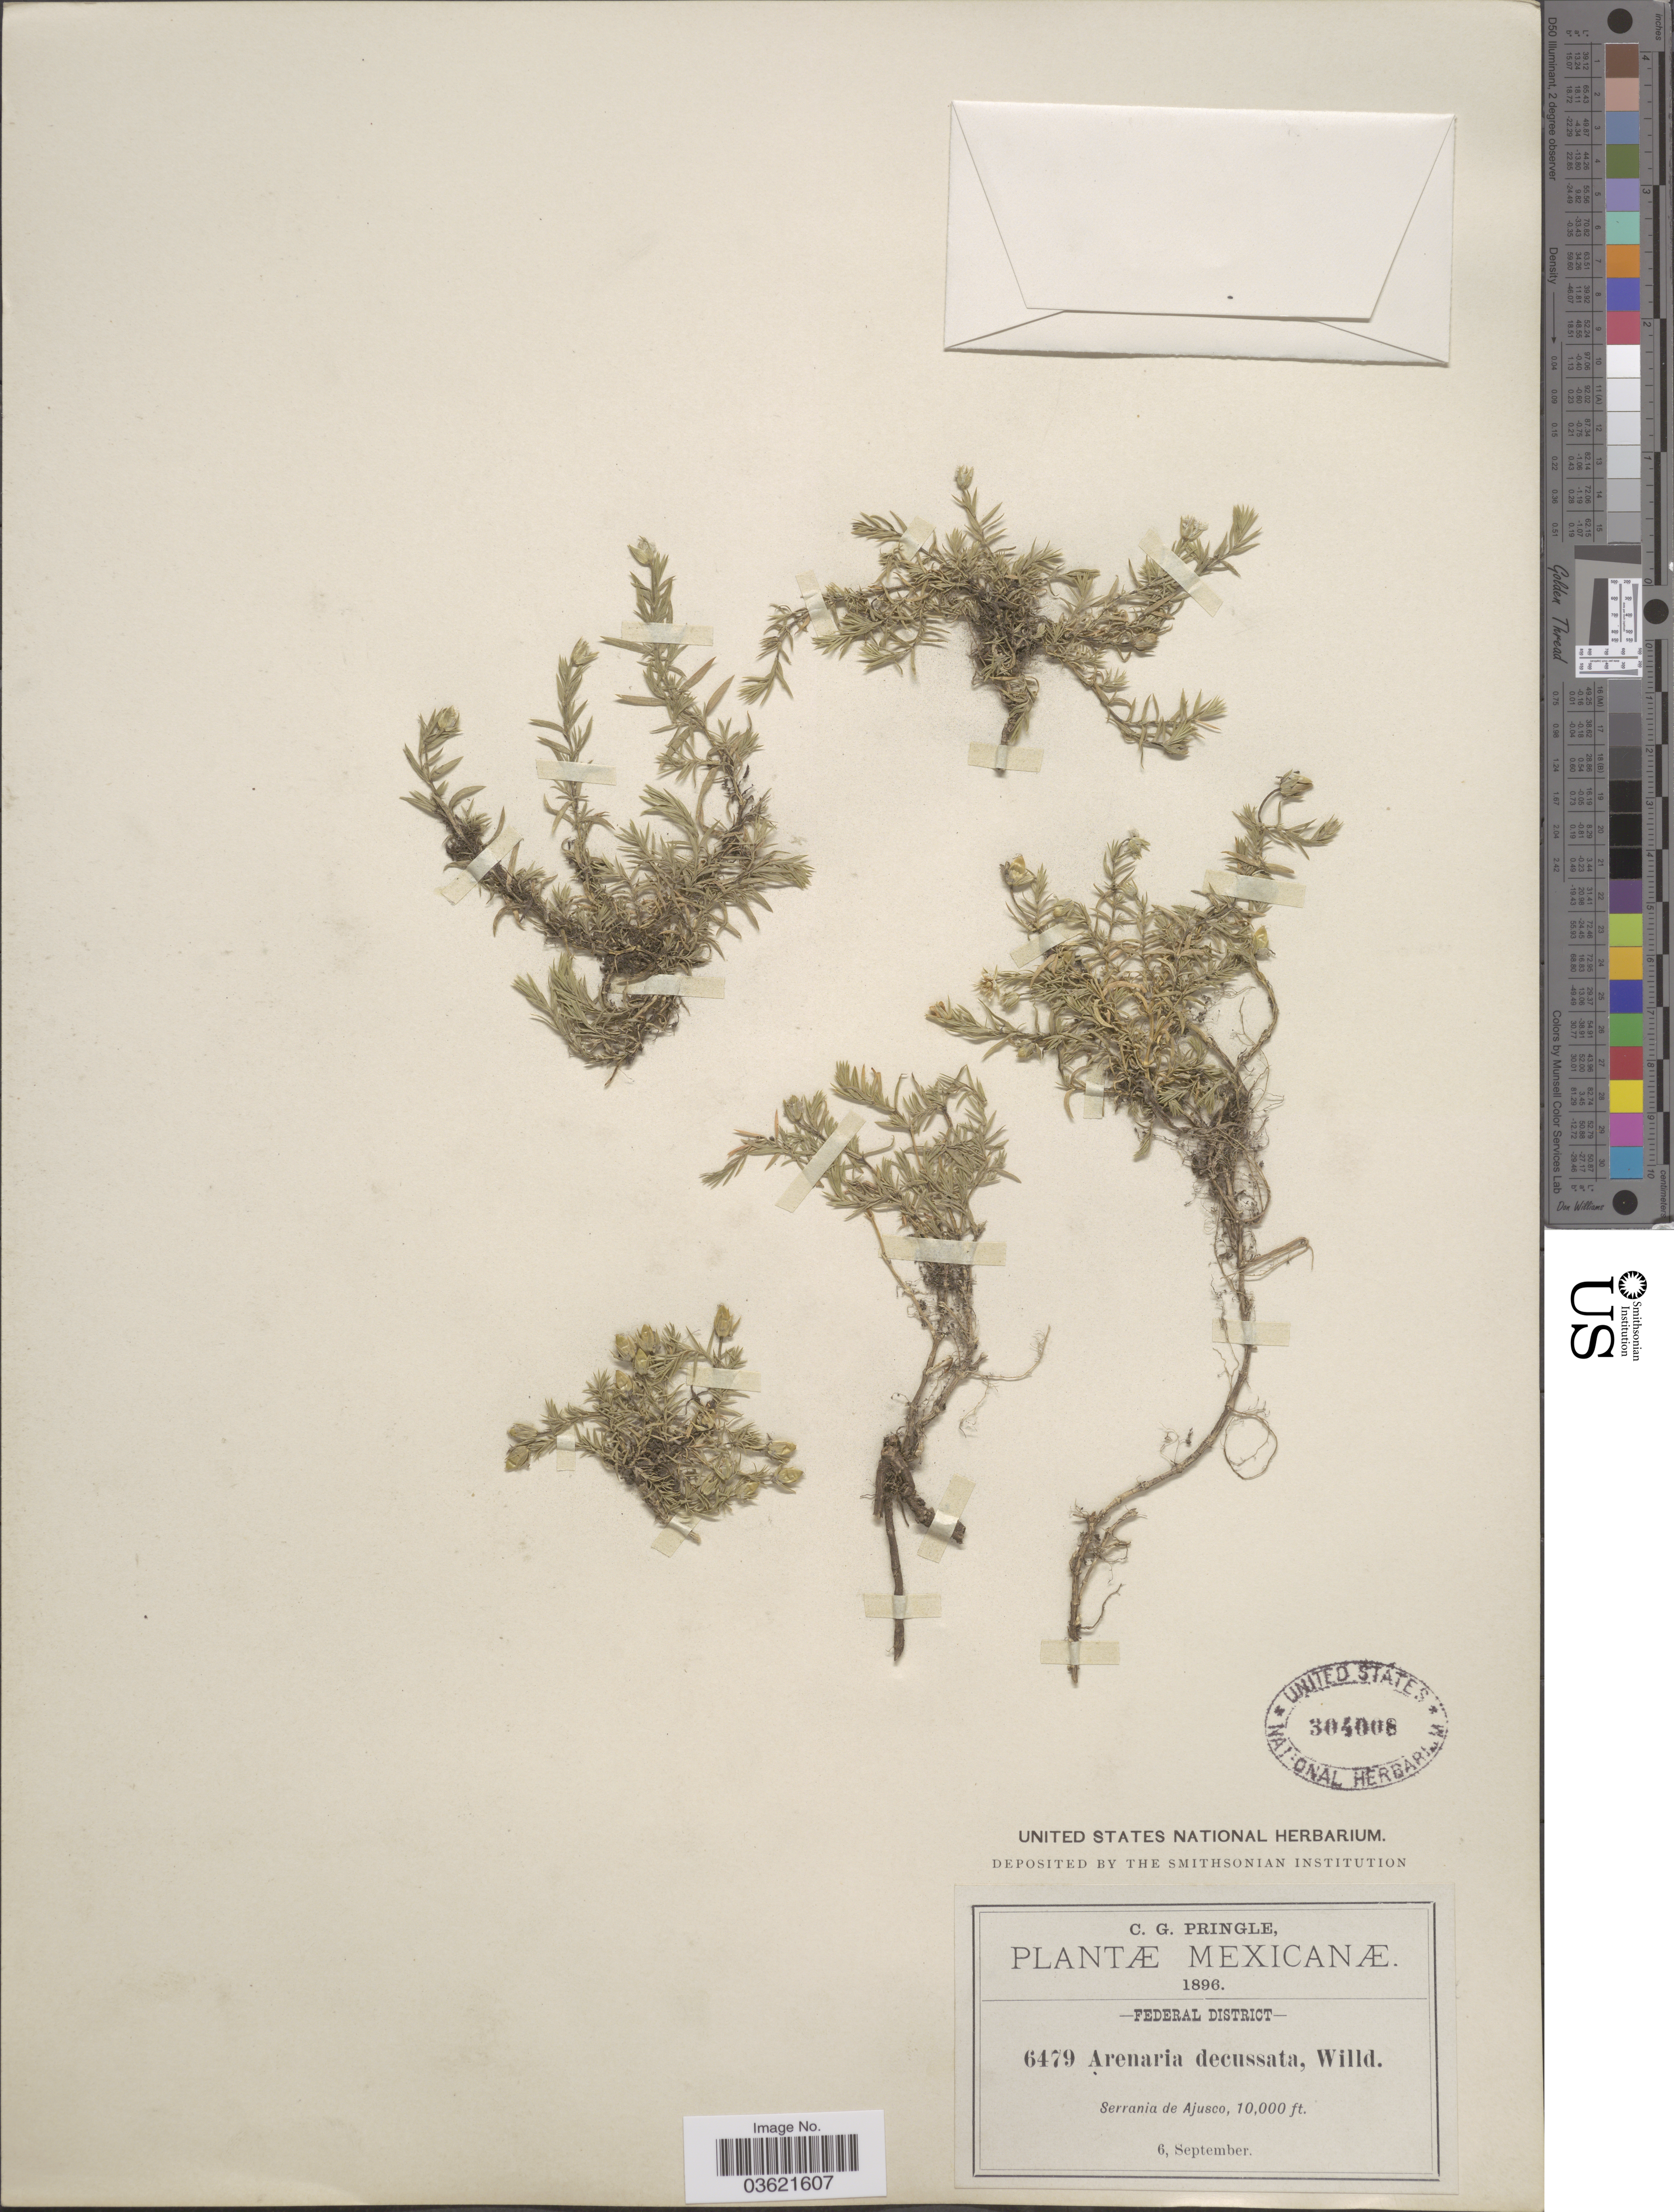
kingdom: Plantae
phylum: Tracheophyta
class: Magnoliopsida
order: Caryophyllales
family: Caryophyllaceae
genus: Arenaria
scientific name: Arenaria lycopodioides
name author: Willd. ex Schltdl.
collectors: C. G. Pringle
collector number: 6479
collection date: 1896-09-06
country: Mexico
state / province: Distrito Federal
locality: Federal District. Serrania de Ajusco.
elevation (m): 3048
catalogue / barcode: US 304008